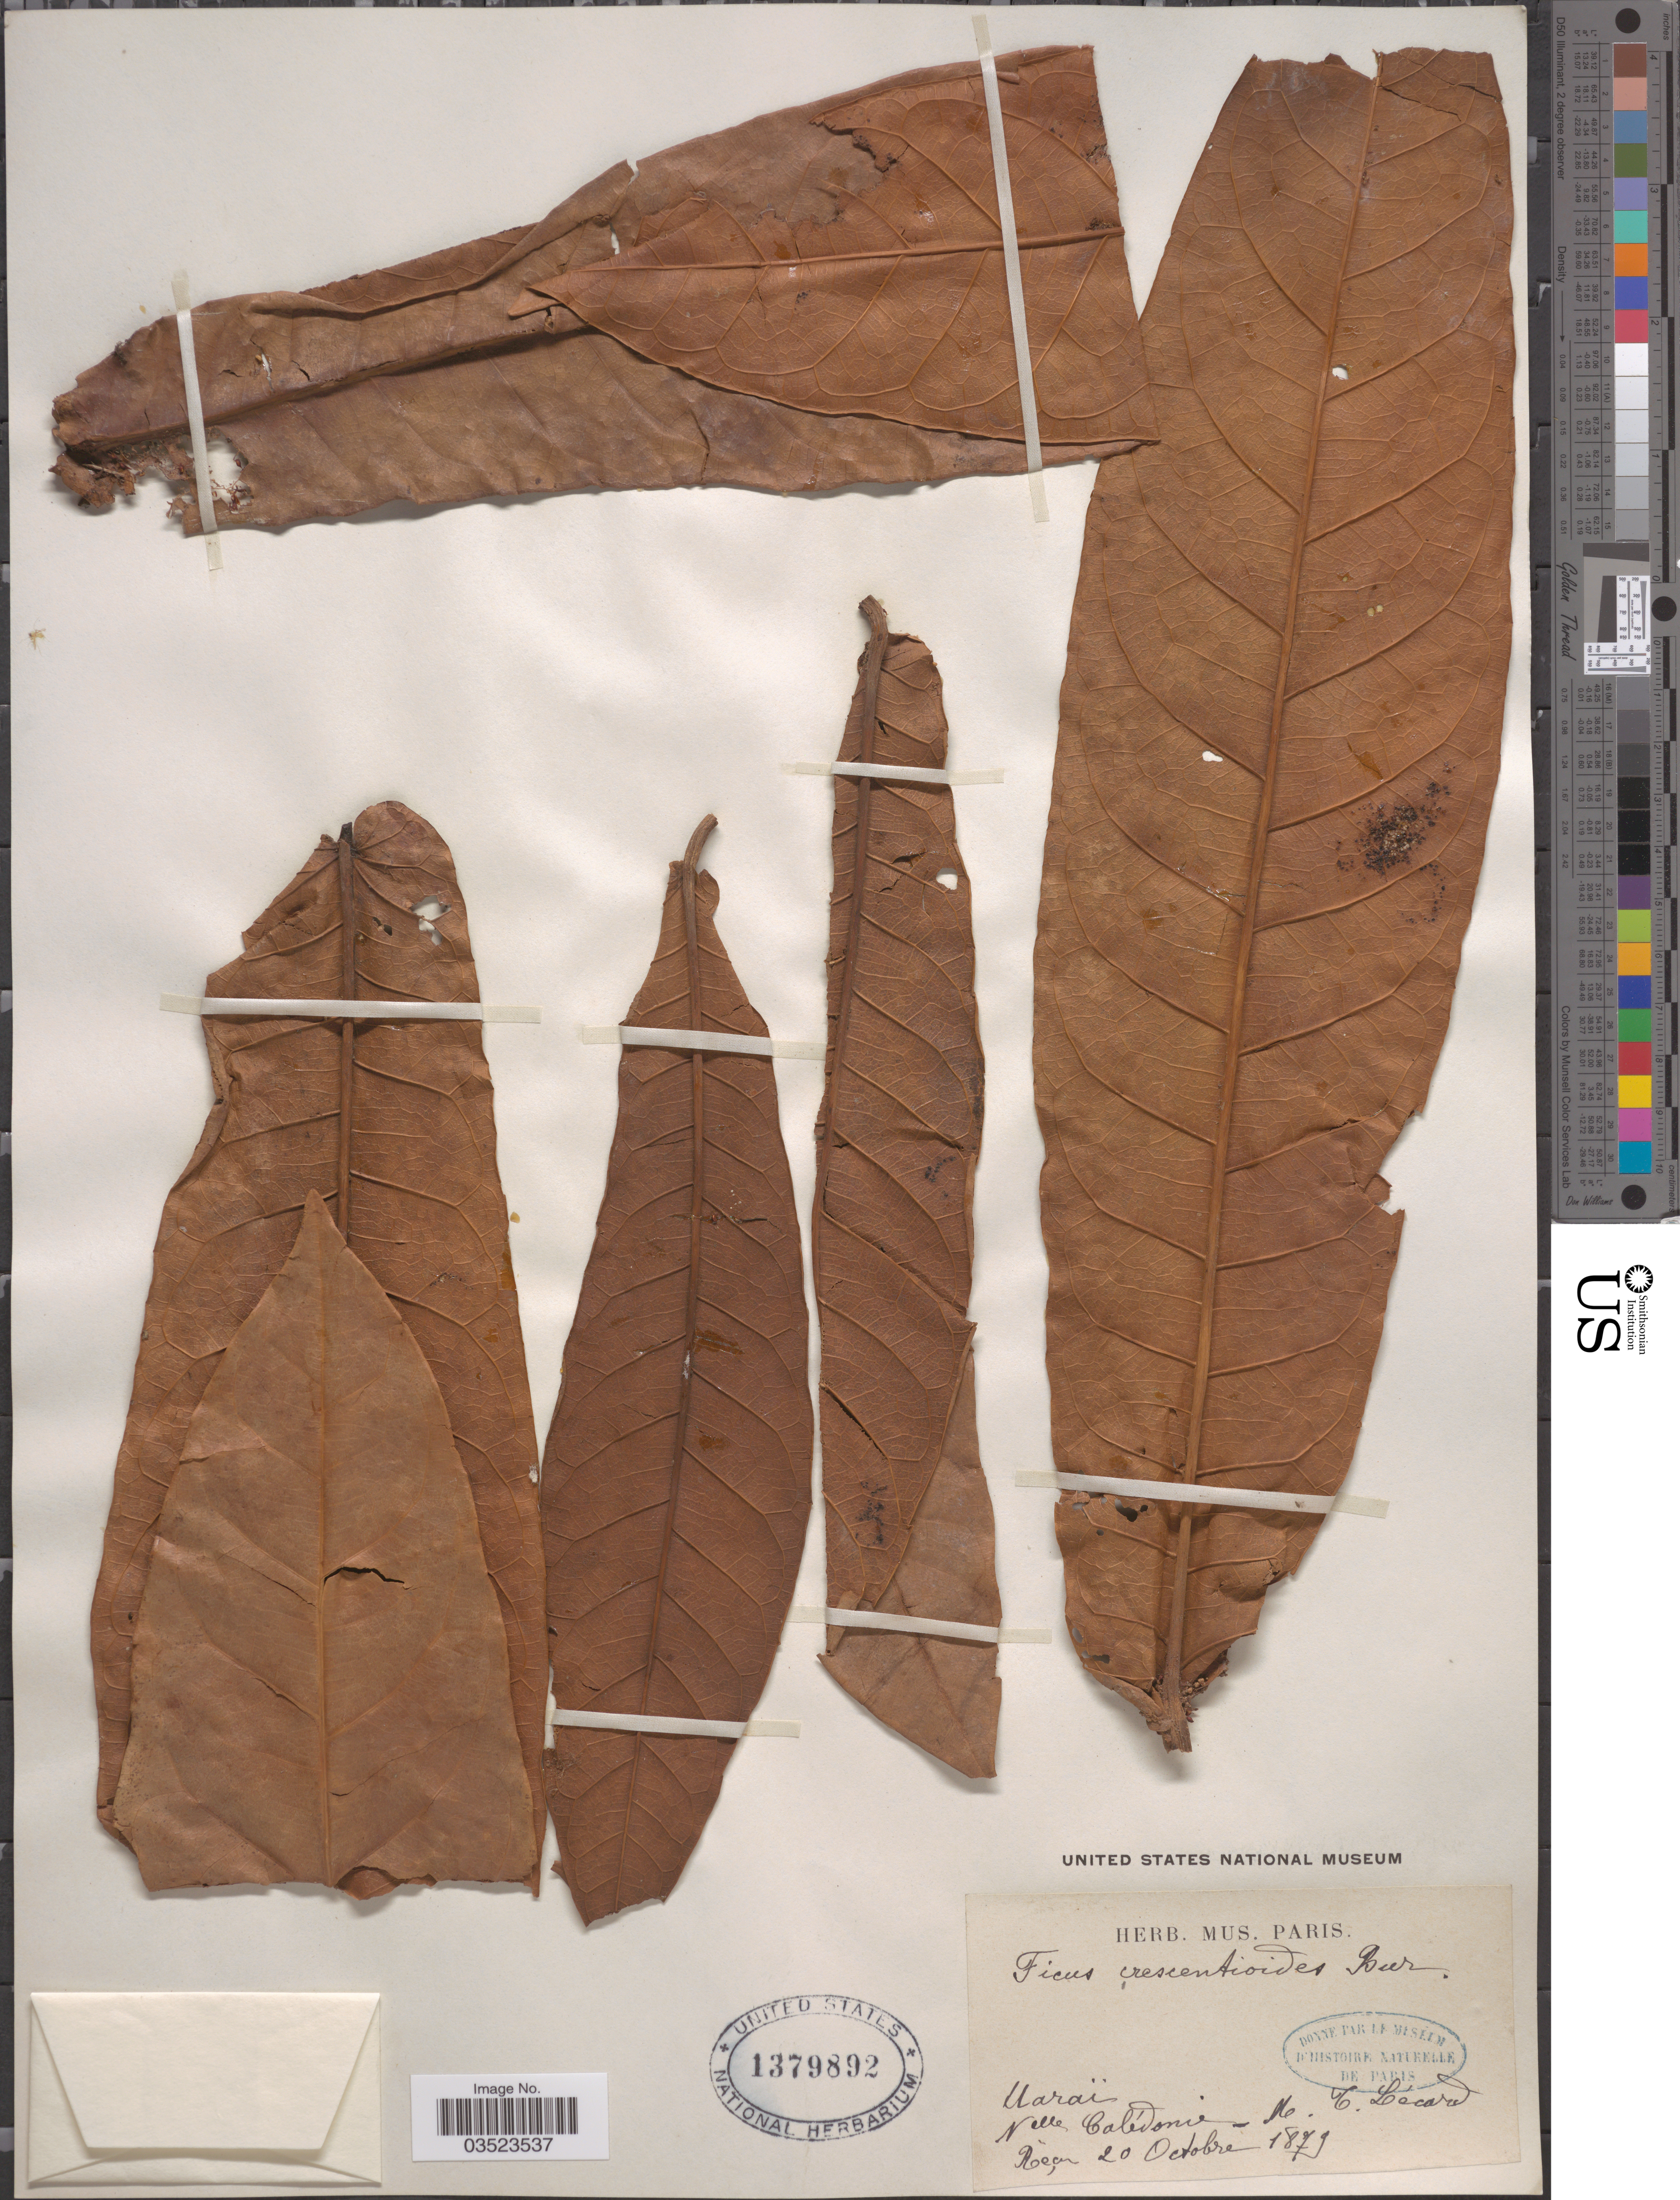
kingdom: Plantae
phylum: Tracheophyta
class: Magnoliopsida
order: Rosales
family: Moraceae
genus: Ficus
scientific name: Ficus crescentioides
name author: Bureau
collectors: M. Lecard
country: New Caledonia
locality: Uaraï. Nelle Calédonie.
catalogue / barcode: US 1379892